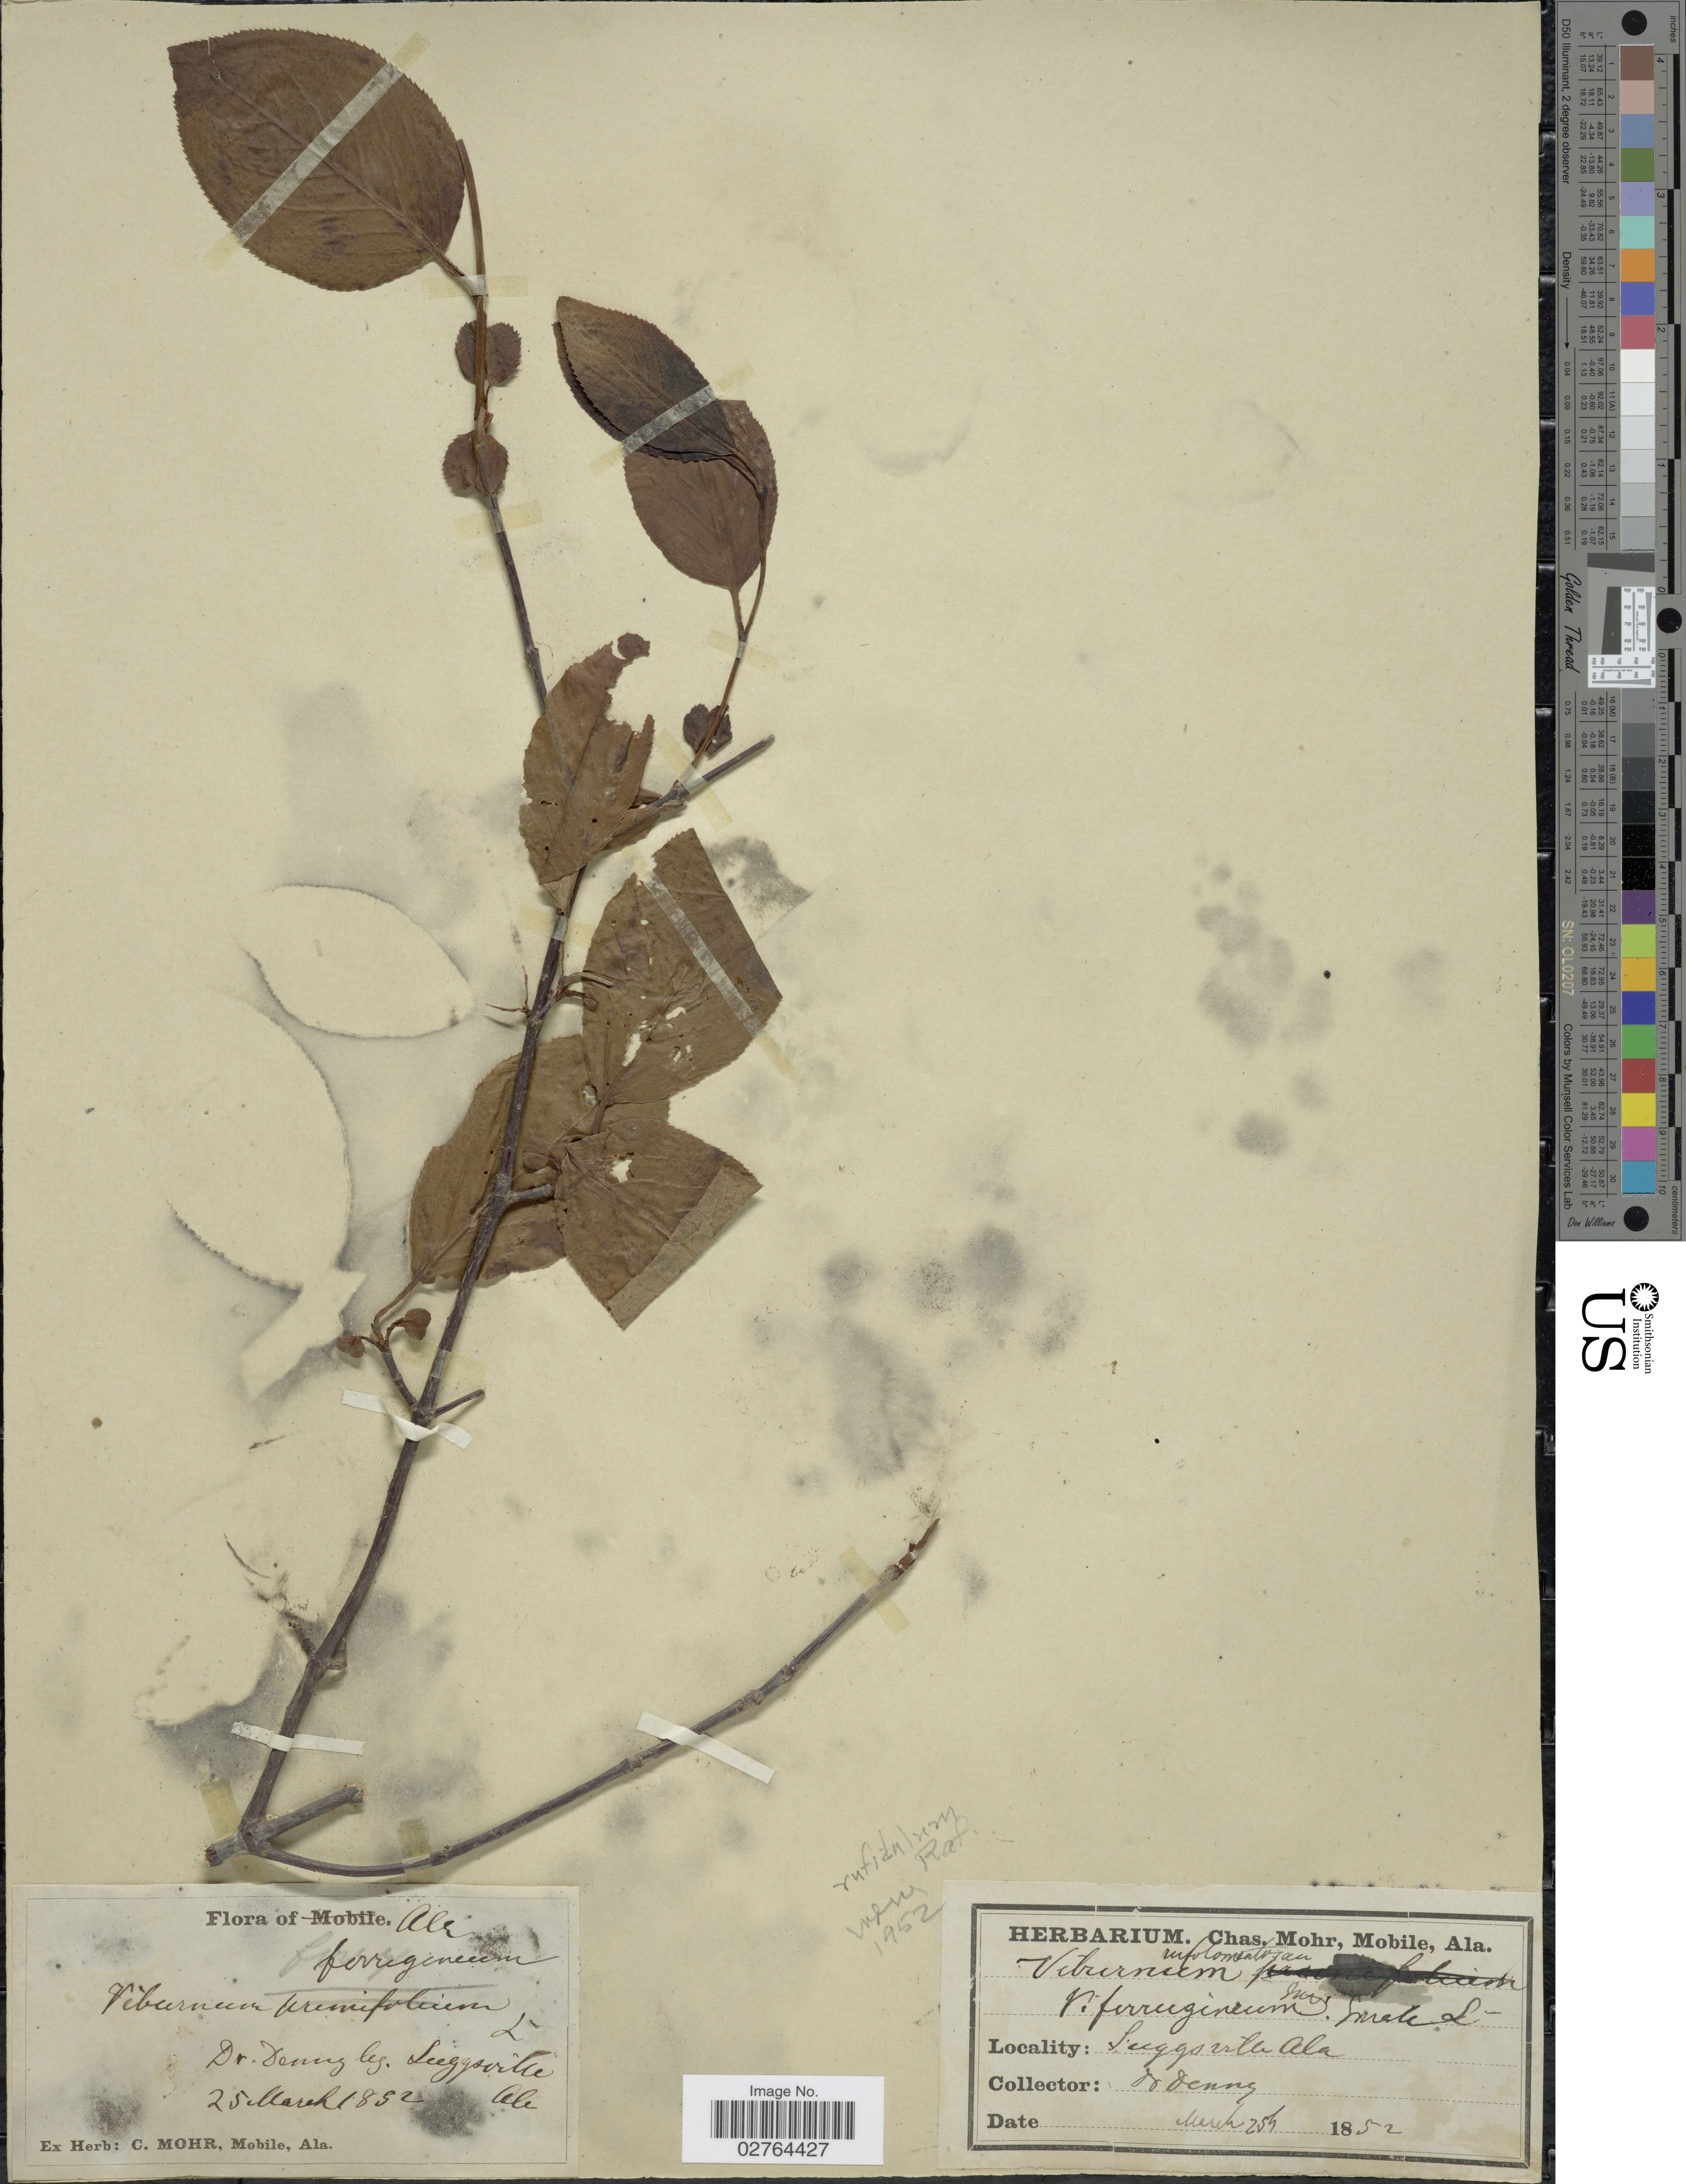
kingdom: Plantae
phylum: Tracheophyta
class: Magnoliopsida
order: Dipsacales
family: Viburnaceae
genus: Viburnum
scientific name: Viburnum rufidulum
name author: Raf.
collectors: Denny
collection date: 1852-03-25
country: United States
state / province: Alabama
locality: Luggsville